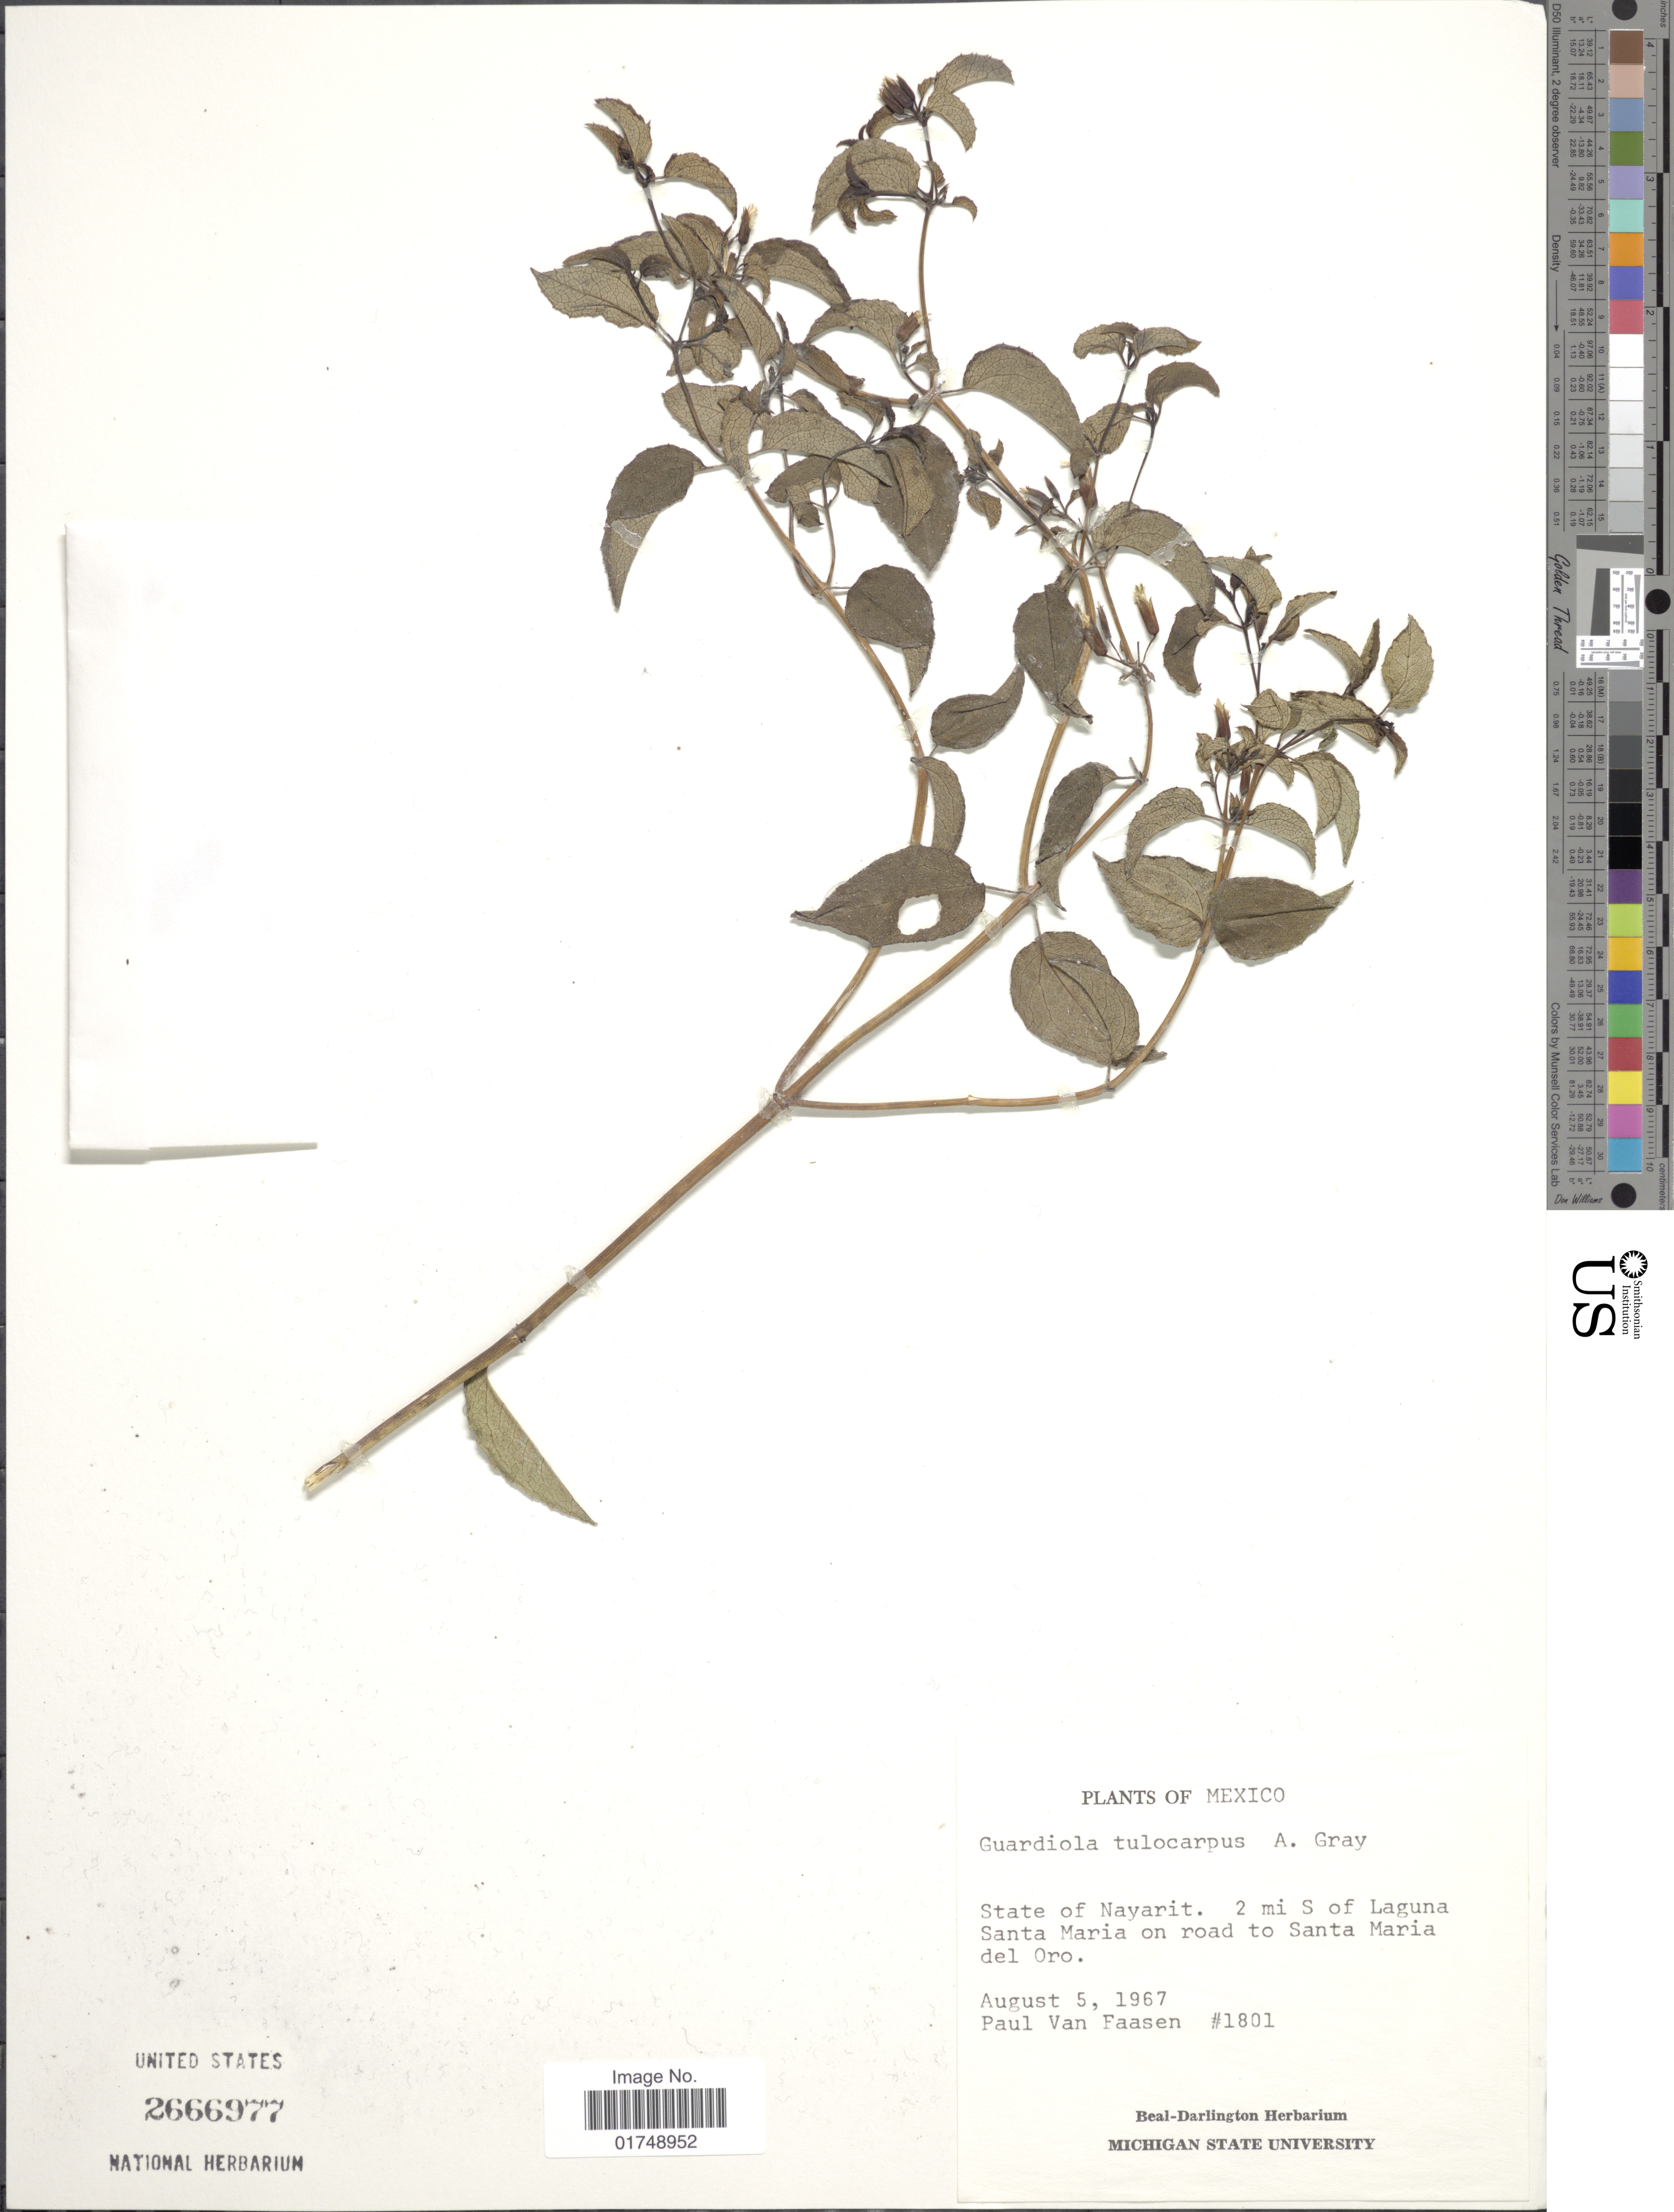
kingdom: Plantae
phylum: Tracheophyta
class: Magnoliopsida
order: Asterales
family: Asteraceae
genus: Guardiola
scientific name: Guardiola tulocarpus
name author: A. Gray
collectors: P. Van Faasen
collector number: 1801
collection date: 1967-08-05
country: Mexico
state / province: Nayarit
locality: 2 mi S of Laguna Santa Maria on road to Santa Maria del Oro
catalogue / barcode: US 2666977